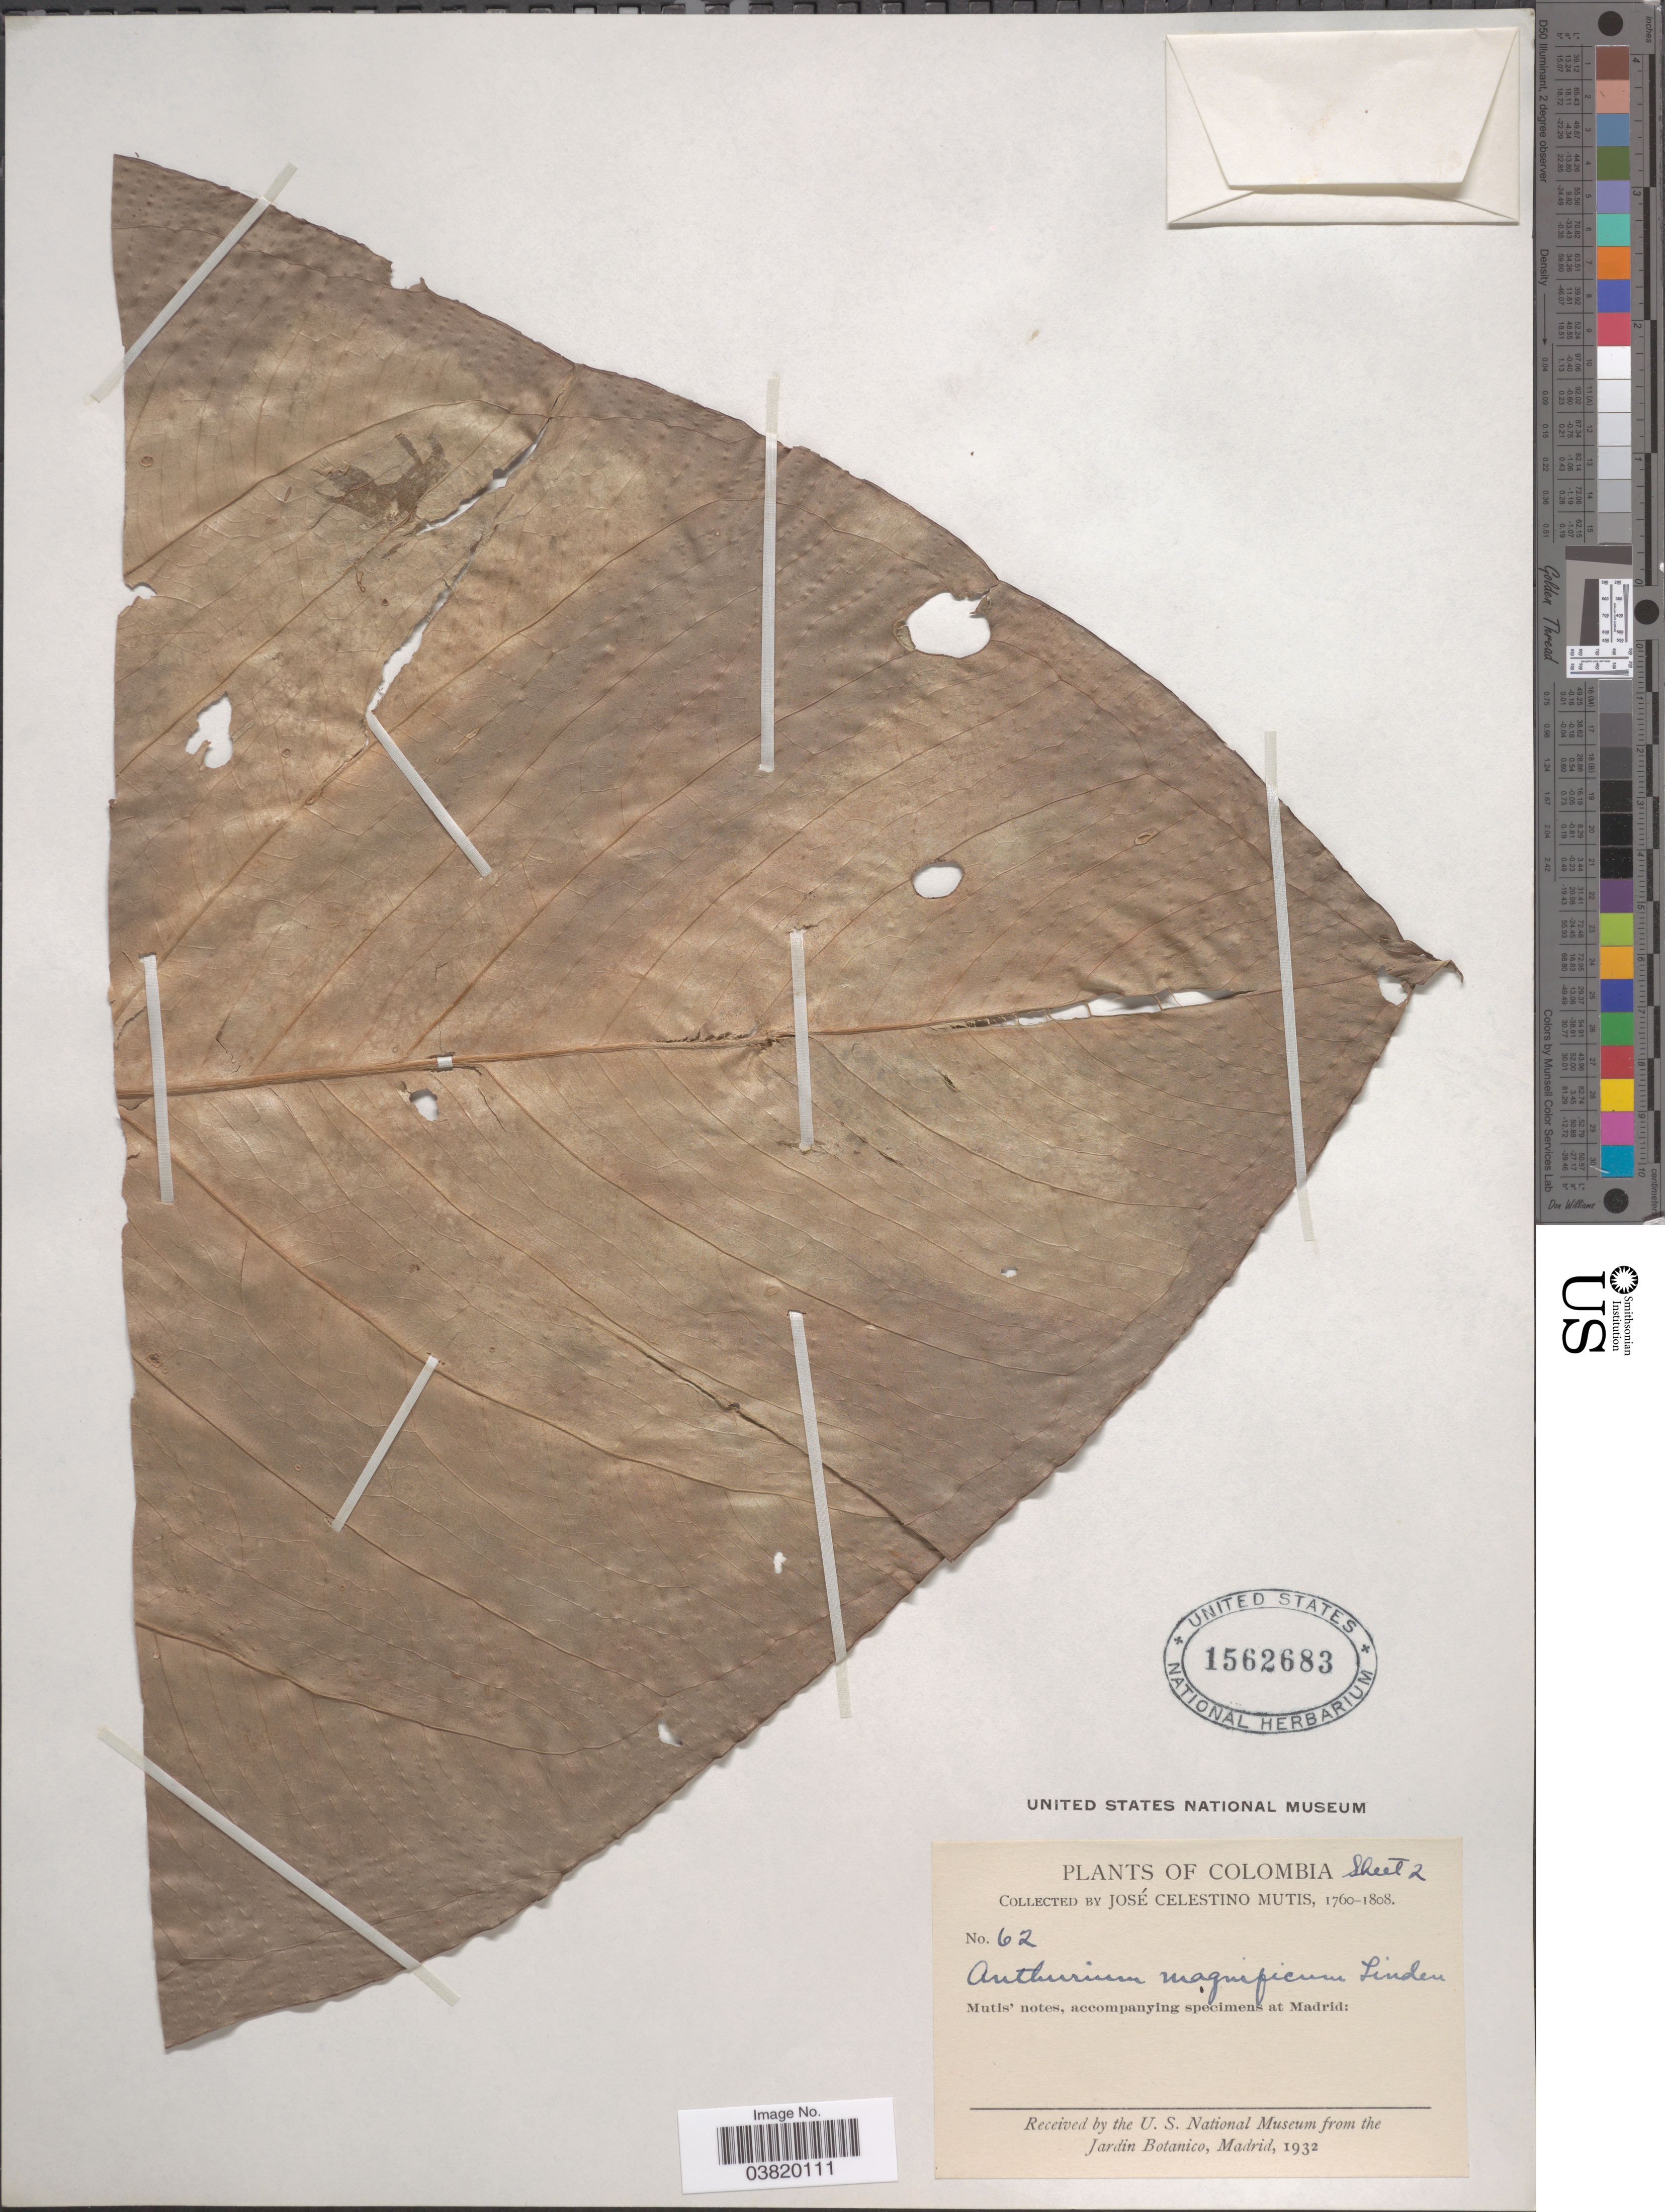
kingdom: Plantae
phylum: Tracheophyta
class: Liliopsida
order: Alismatales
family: Araceae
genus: Anthurium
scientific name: Anthurium magnifolium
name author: Croat & J. Rodr.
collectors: J. C. B. Mutis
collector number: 62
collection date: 1760/1808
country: Colombia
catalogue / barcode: US 1562683